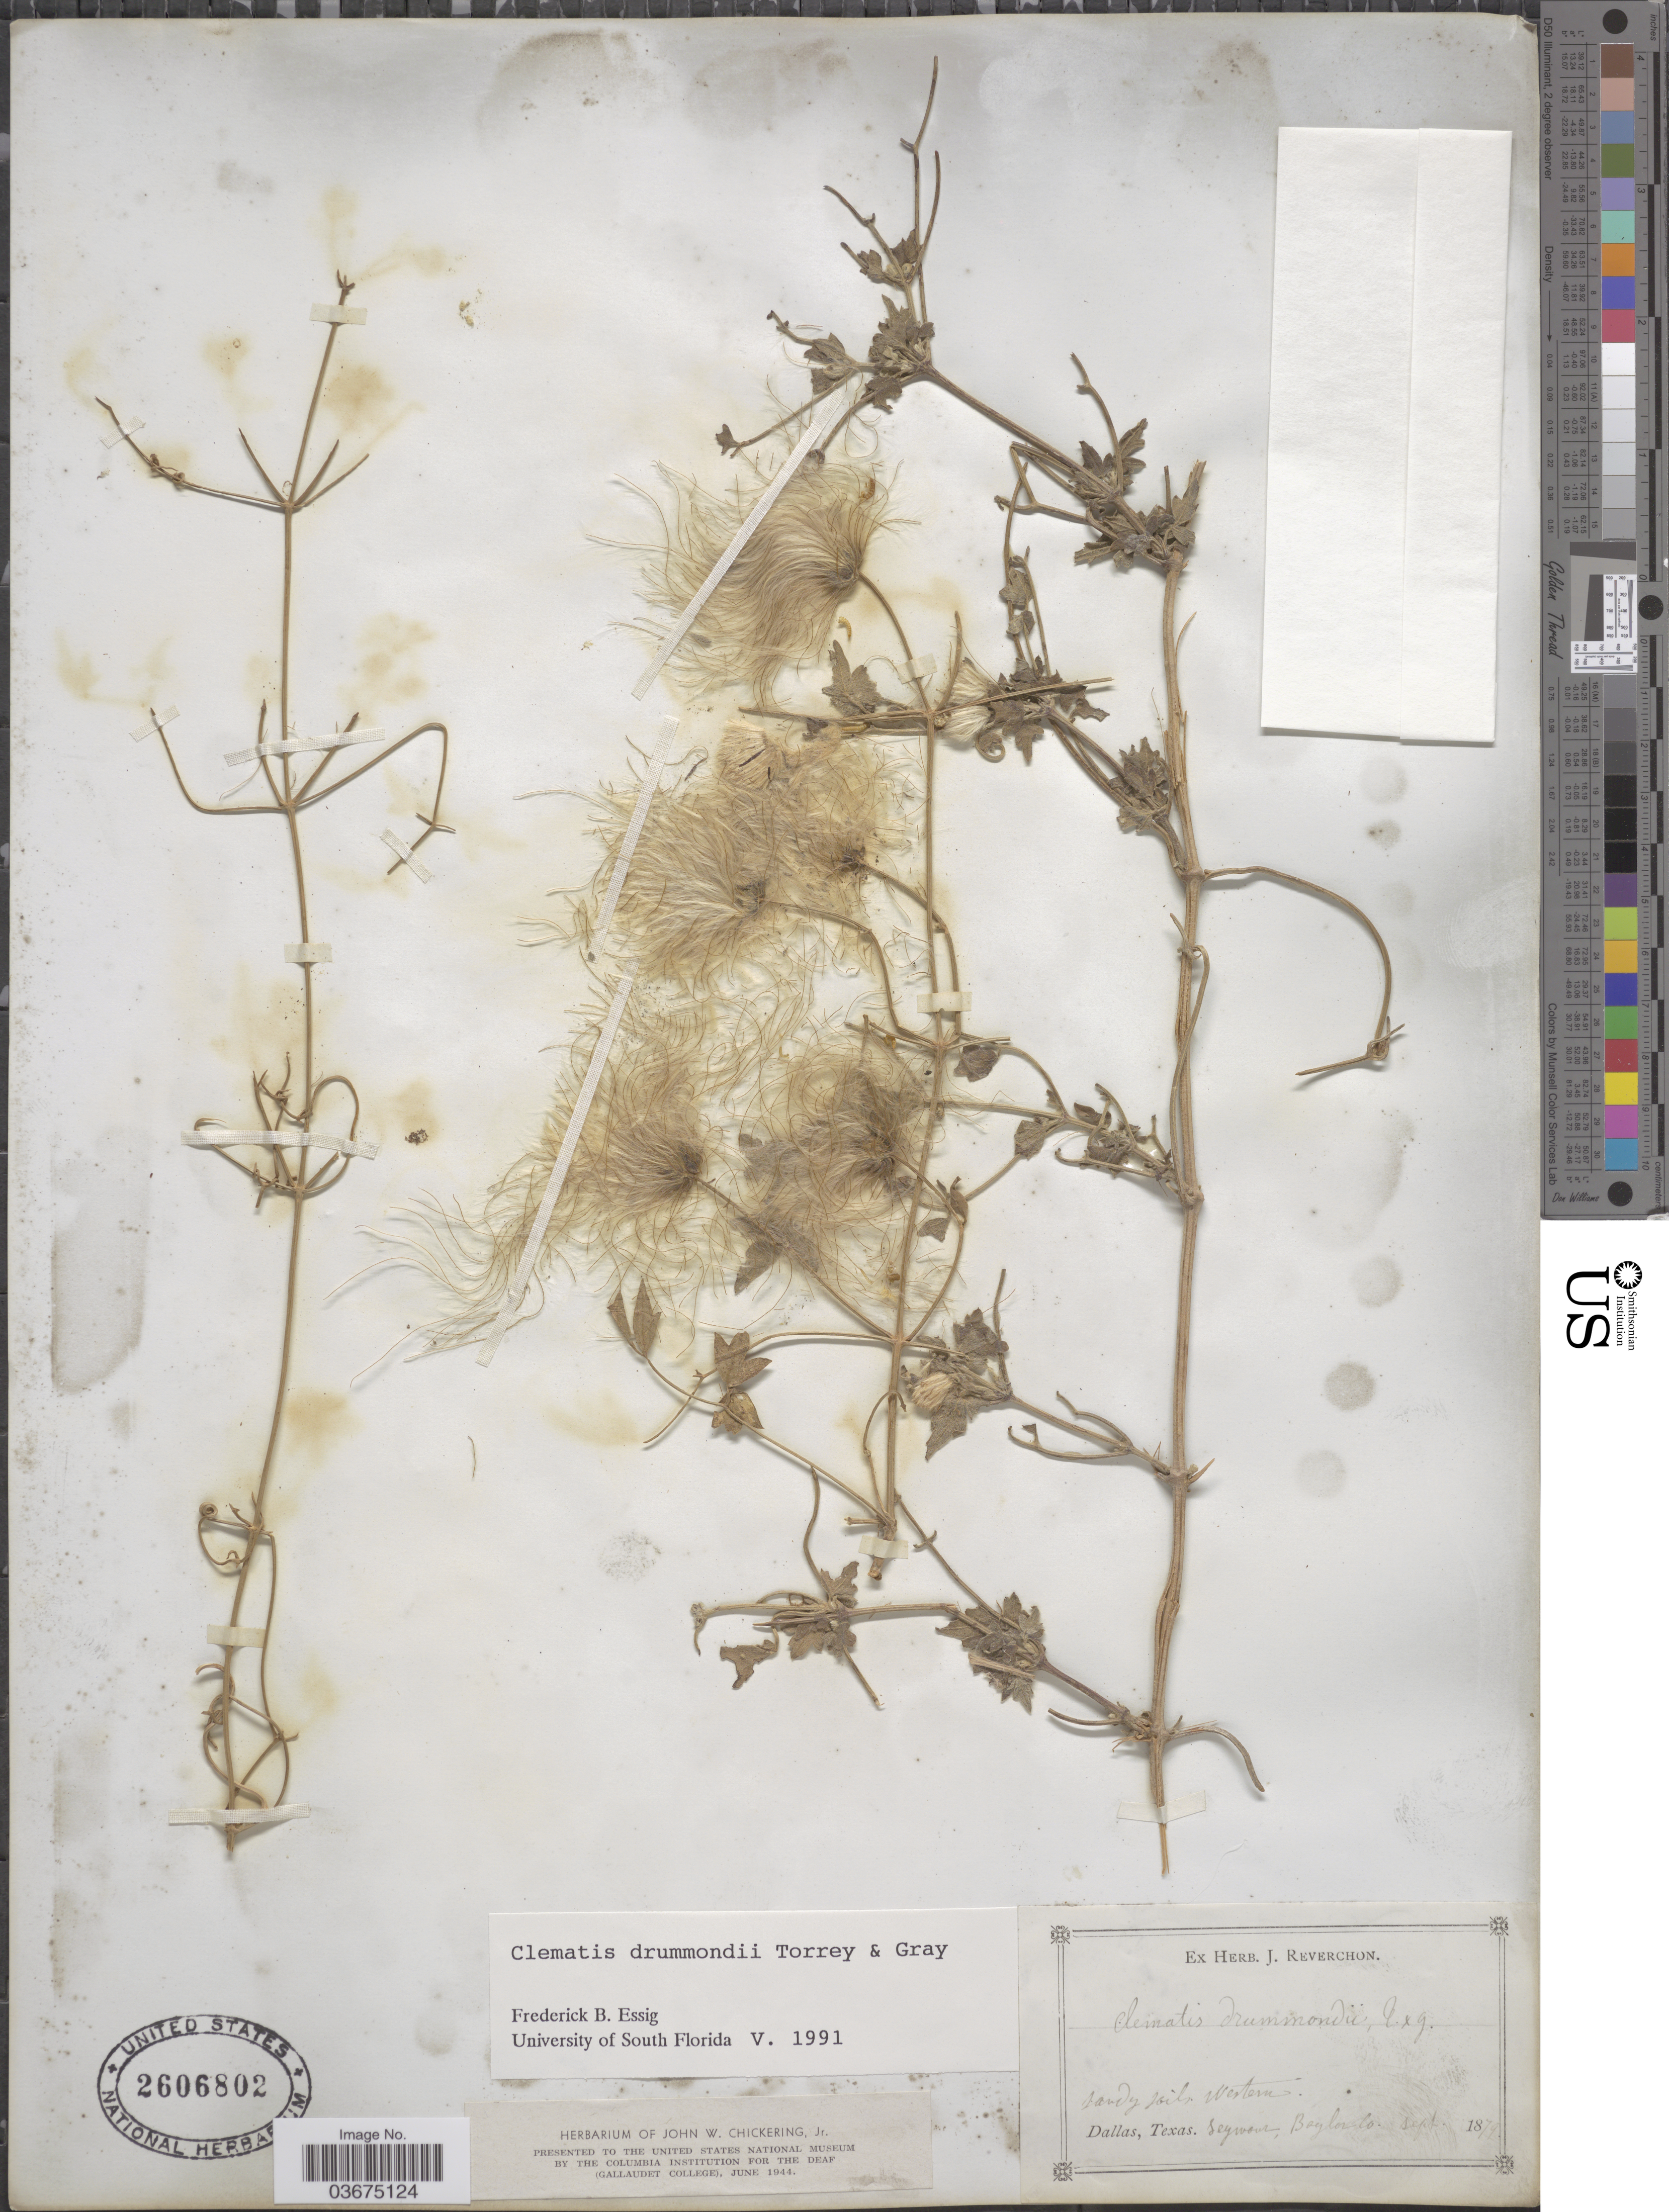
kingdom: Plantae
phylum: Tracheophyta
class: Magnoliopsida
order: Ranunculales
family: Ranunculaceae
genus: Clematis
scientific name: Clematis drummondii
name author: Torr. & A. Gray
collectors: -. Seymour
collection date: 1879-09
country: United States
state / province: Texas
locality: Western, Seymour, Baylor Co.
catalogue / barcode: US 2606802